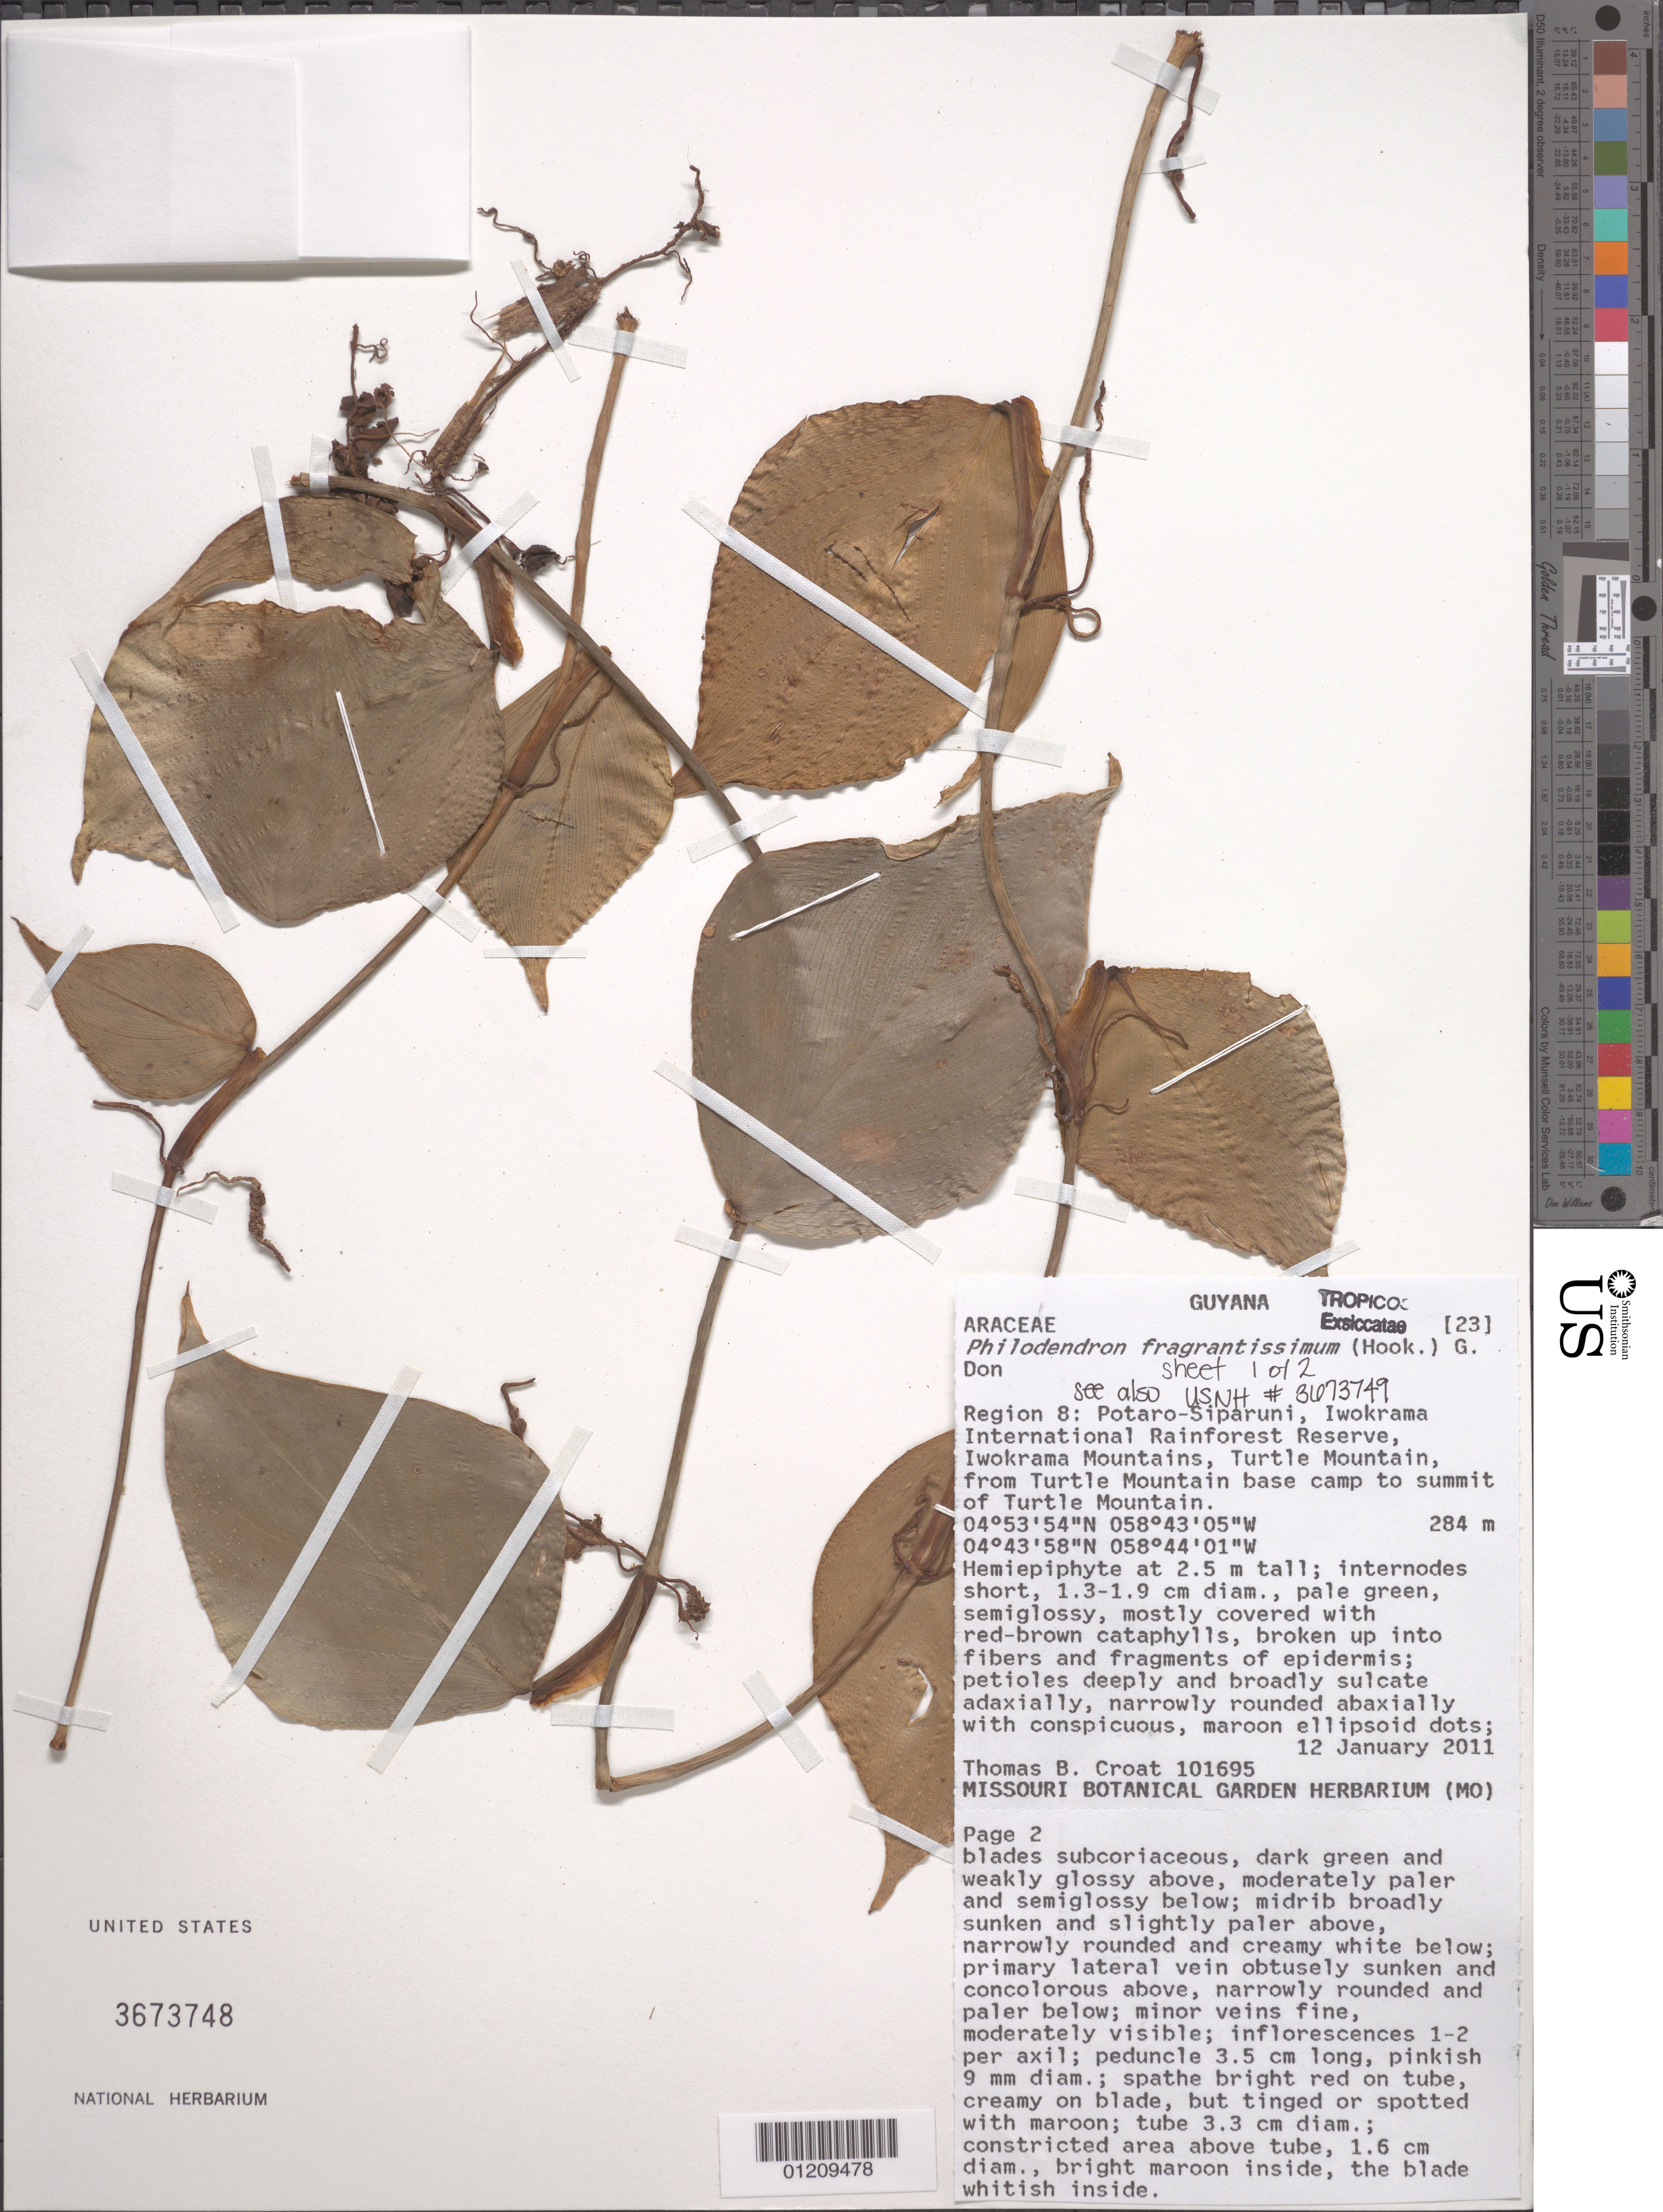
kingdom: Plantae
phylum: Tracheophyta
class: Liliopsida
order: Alismatales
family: Araceae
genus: Philodendron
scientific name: Philodendron fragrantissimum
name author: (G. Don) Kunth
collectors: T. B. Croat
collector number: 101695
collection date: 2011-01-12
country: Guyana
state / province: Potaro-Siparuni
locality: Iwokrama International Rainforest Reserve, Iwokrama Mountains, Turtle Mountain, from Turtle Mountain base camp to summit of Turtle Mountain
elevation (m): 284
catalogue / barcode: US 3673748